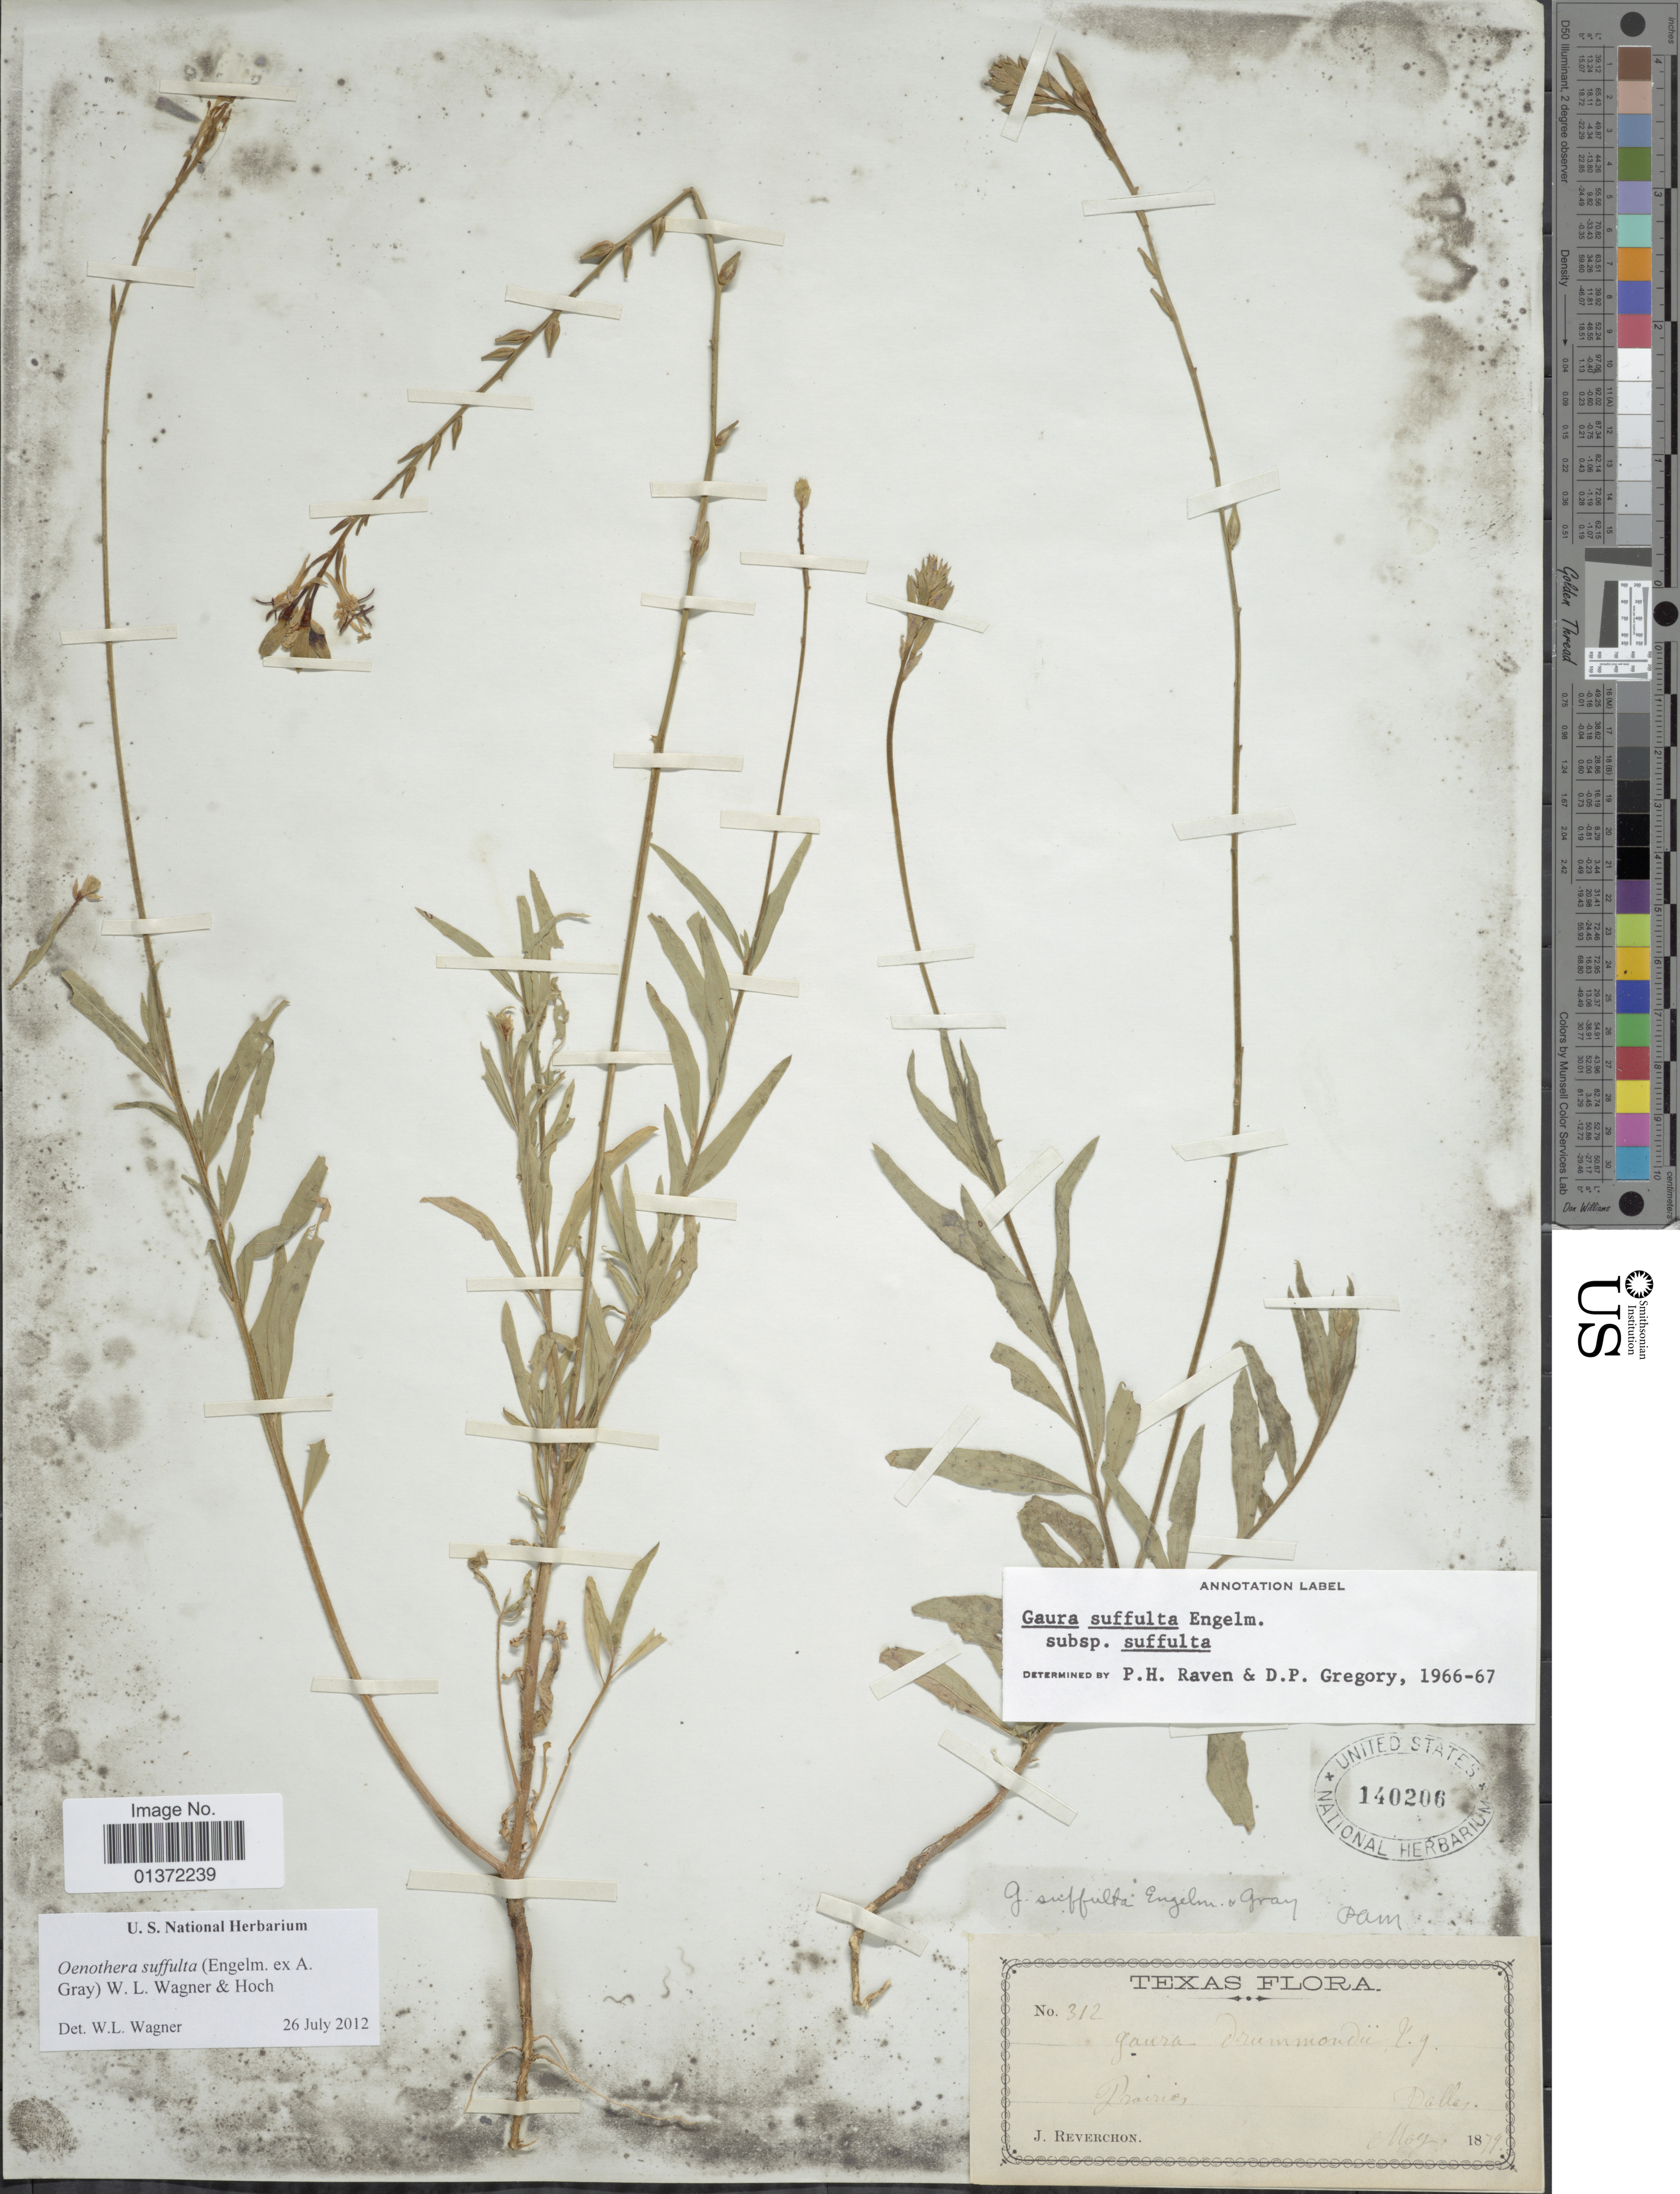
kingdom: Plantae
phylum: Tracheophyta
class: Magnoliopsida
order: Myrtales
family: Onagraceae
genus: Oenothera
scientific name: Oenothera suffulta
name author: (Engelm. ex A. Gray) W.L. Wagner & Hoch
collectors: J. Reverchon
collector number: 312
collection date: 1879-05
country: United States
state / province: Texas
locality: Dallas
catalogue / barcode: US 140206